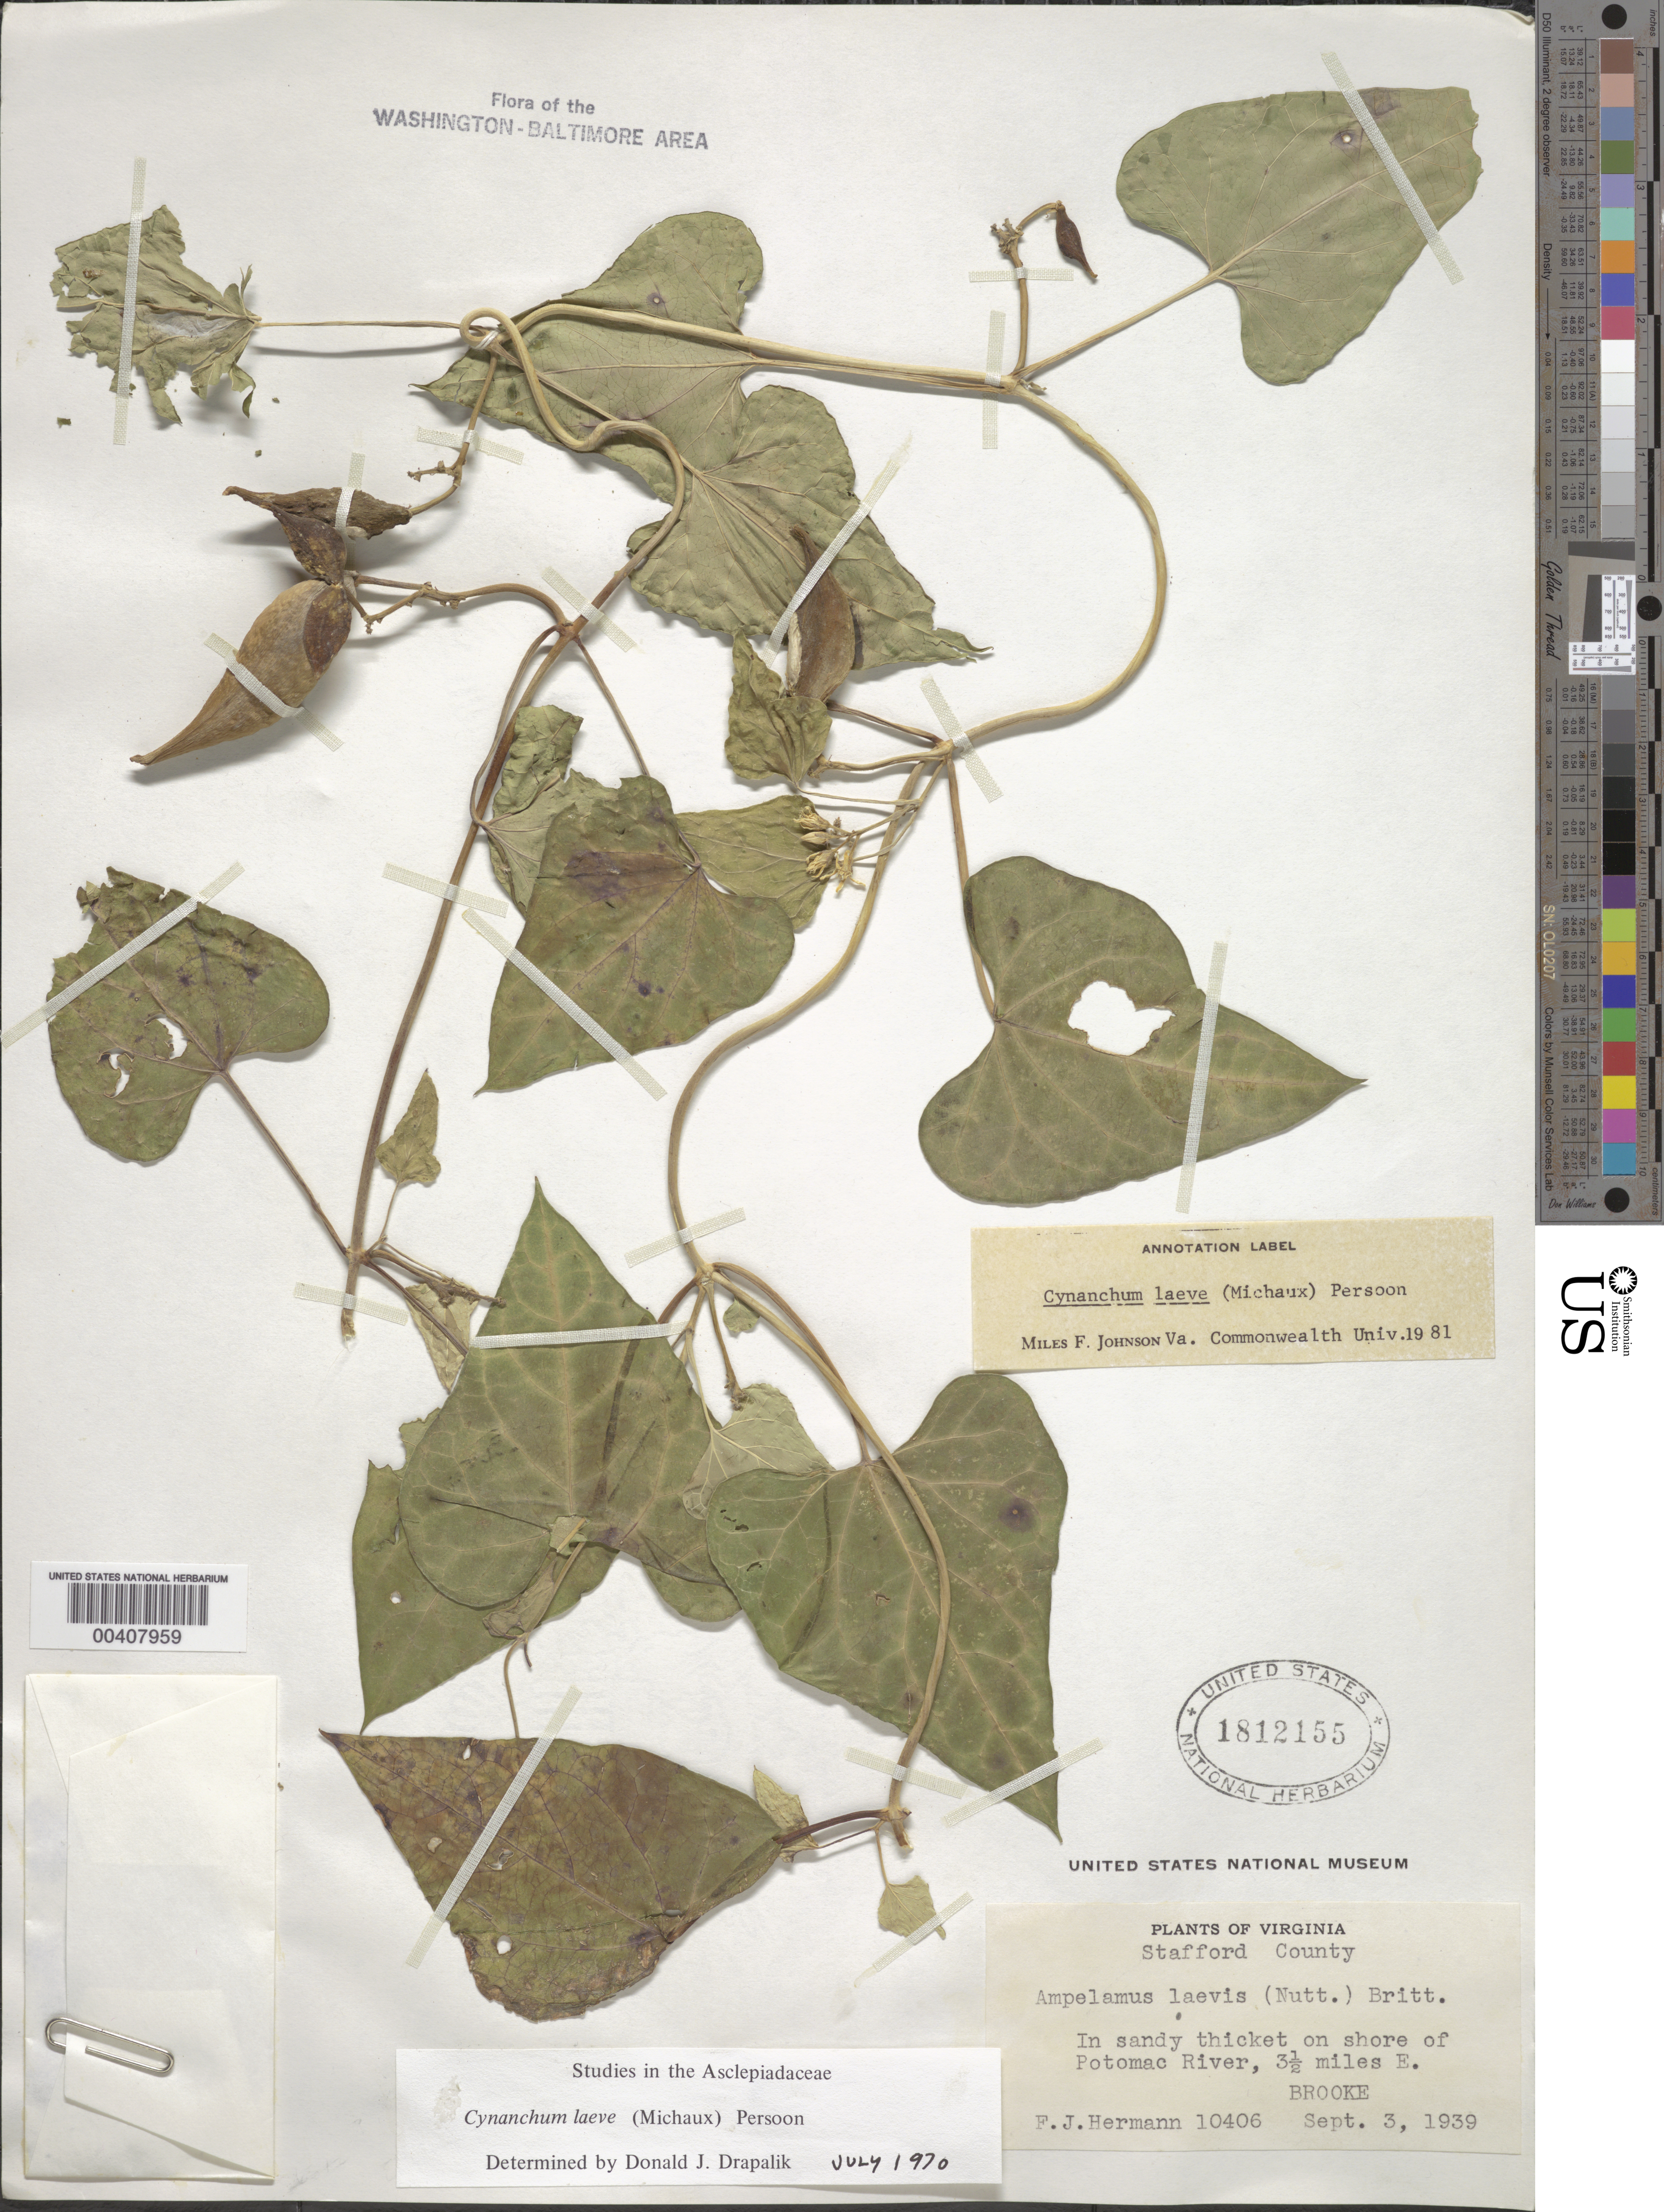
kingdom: Plantae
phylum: Tracheophyta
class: Magnoliopsida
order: Gentianales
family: Apocynaceae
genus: Cynanchum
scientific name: Cynanchum laeve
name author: (Michx.) Pers.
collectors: F. J. Hermann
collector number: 10406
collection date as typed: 03 Sep 1939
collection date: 1939-09-03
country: United States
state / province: Virginia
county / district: Stafford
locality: Potomac River east of Brooke C. & O. Canal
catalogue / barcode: US 1812155